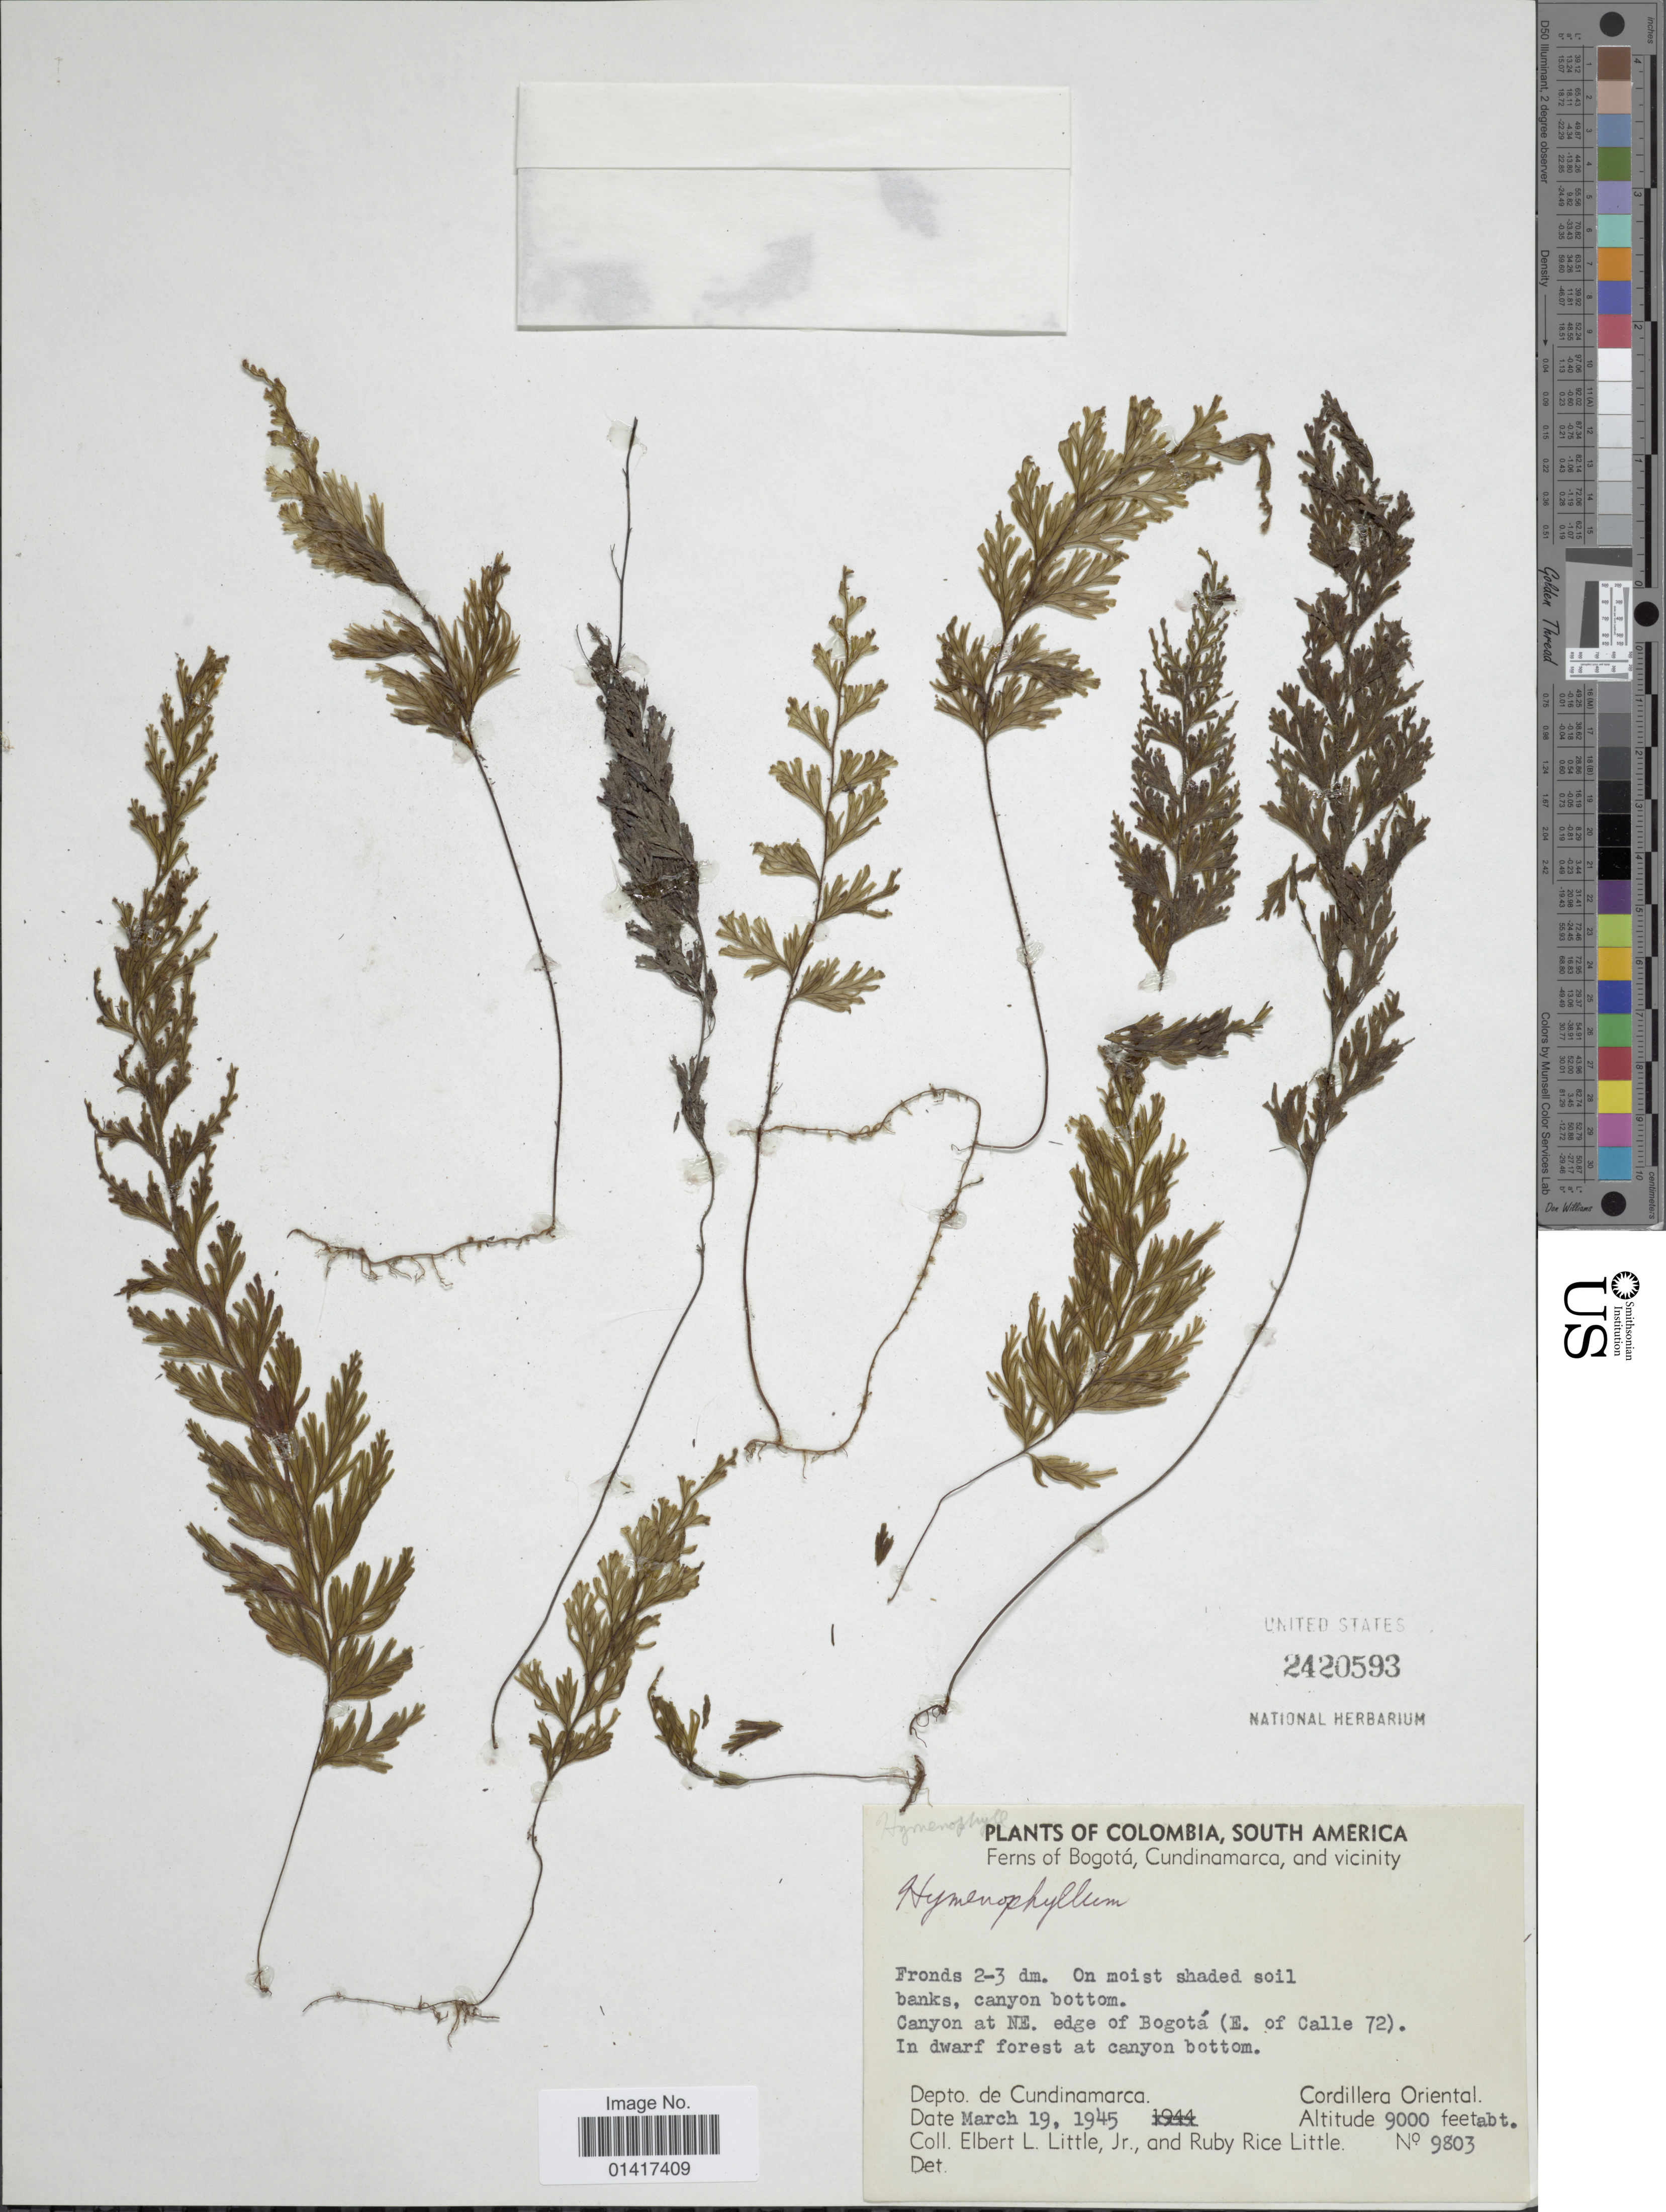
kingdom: Plantae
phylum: Tracheophyta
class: Polypodiopsida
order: Hymenophyllales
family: Hymenophyllaceae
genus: Hymenophyllum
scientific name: Hymenophyllum sp.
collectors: E. L. Little & R. R. Little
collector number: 9803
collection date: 1945-03-19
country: Colombia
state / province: Cundinamarca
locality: Depto. de Cundinamarca. Cordillera Oriental. On moist shaded soil banks, canyon bottom. Canyon at NE. edge of Bogota (E. of Calle 72) In dwarf forest at canyon bottom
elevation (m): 2743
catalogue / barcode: US 2420593